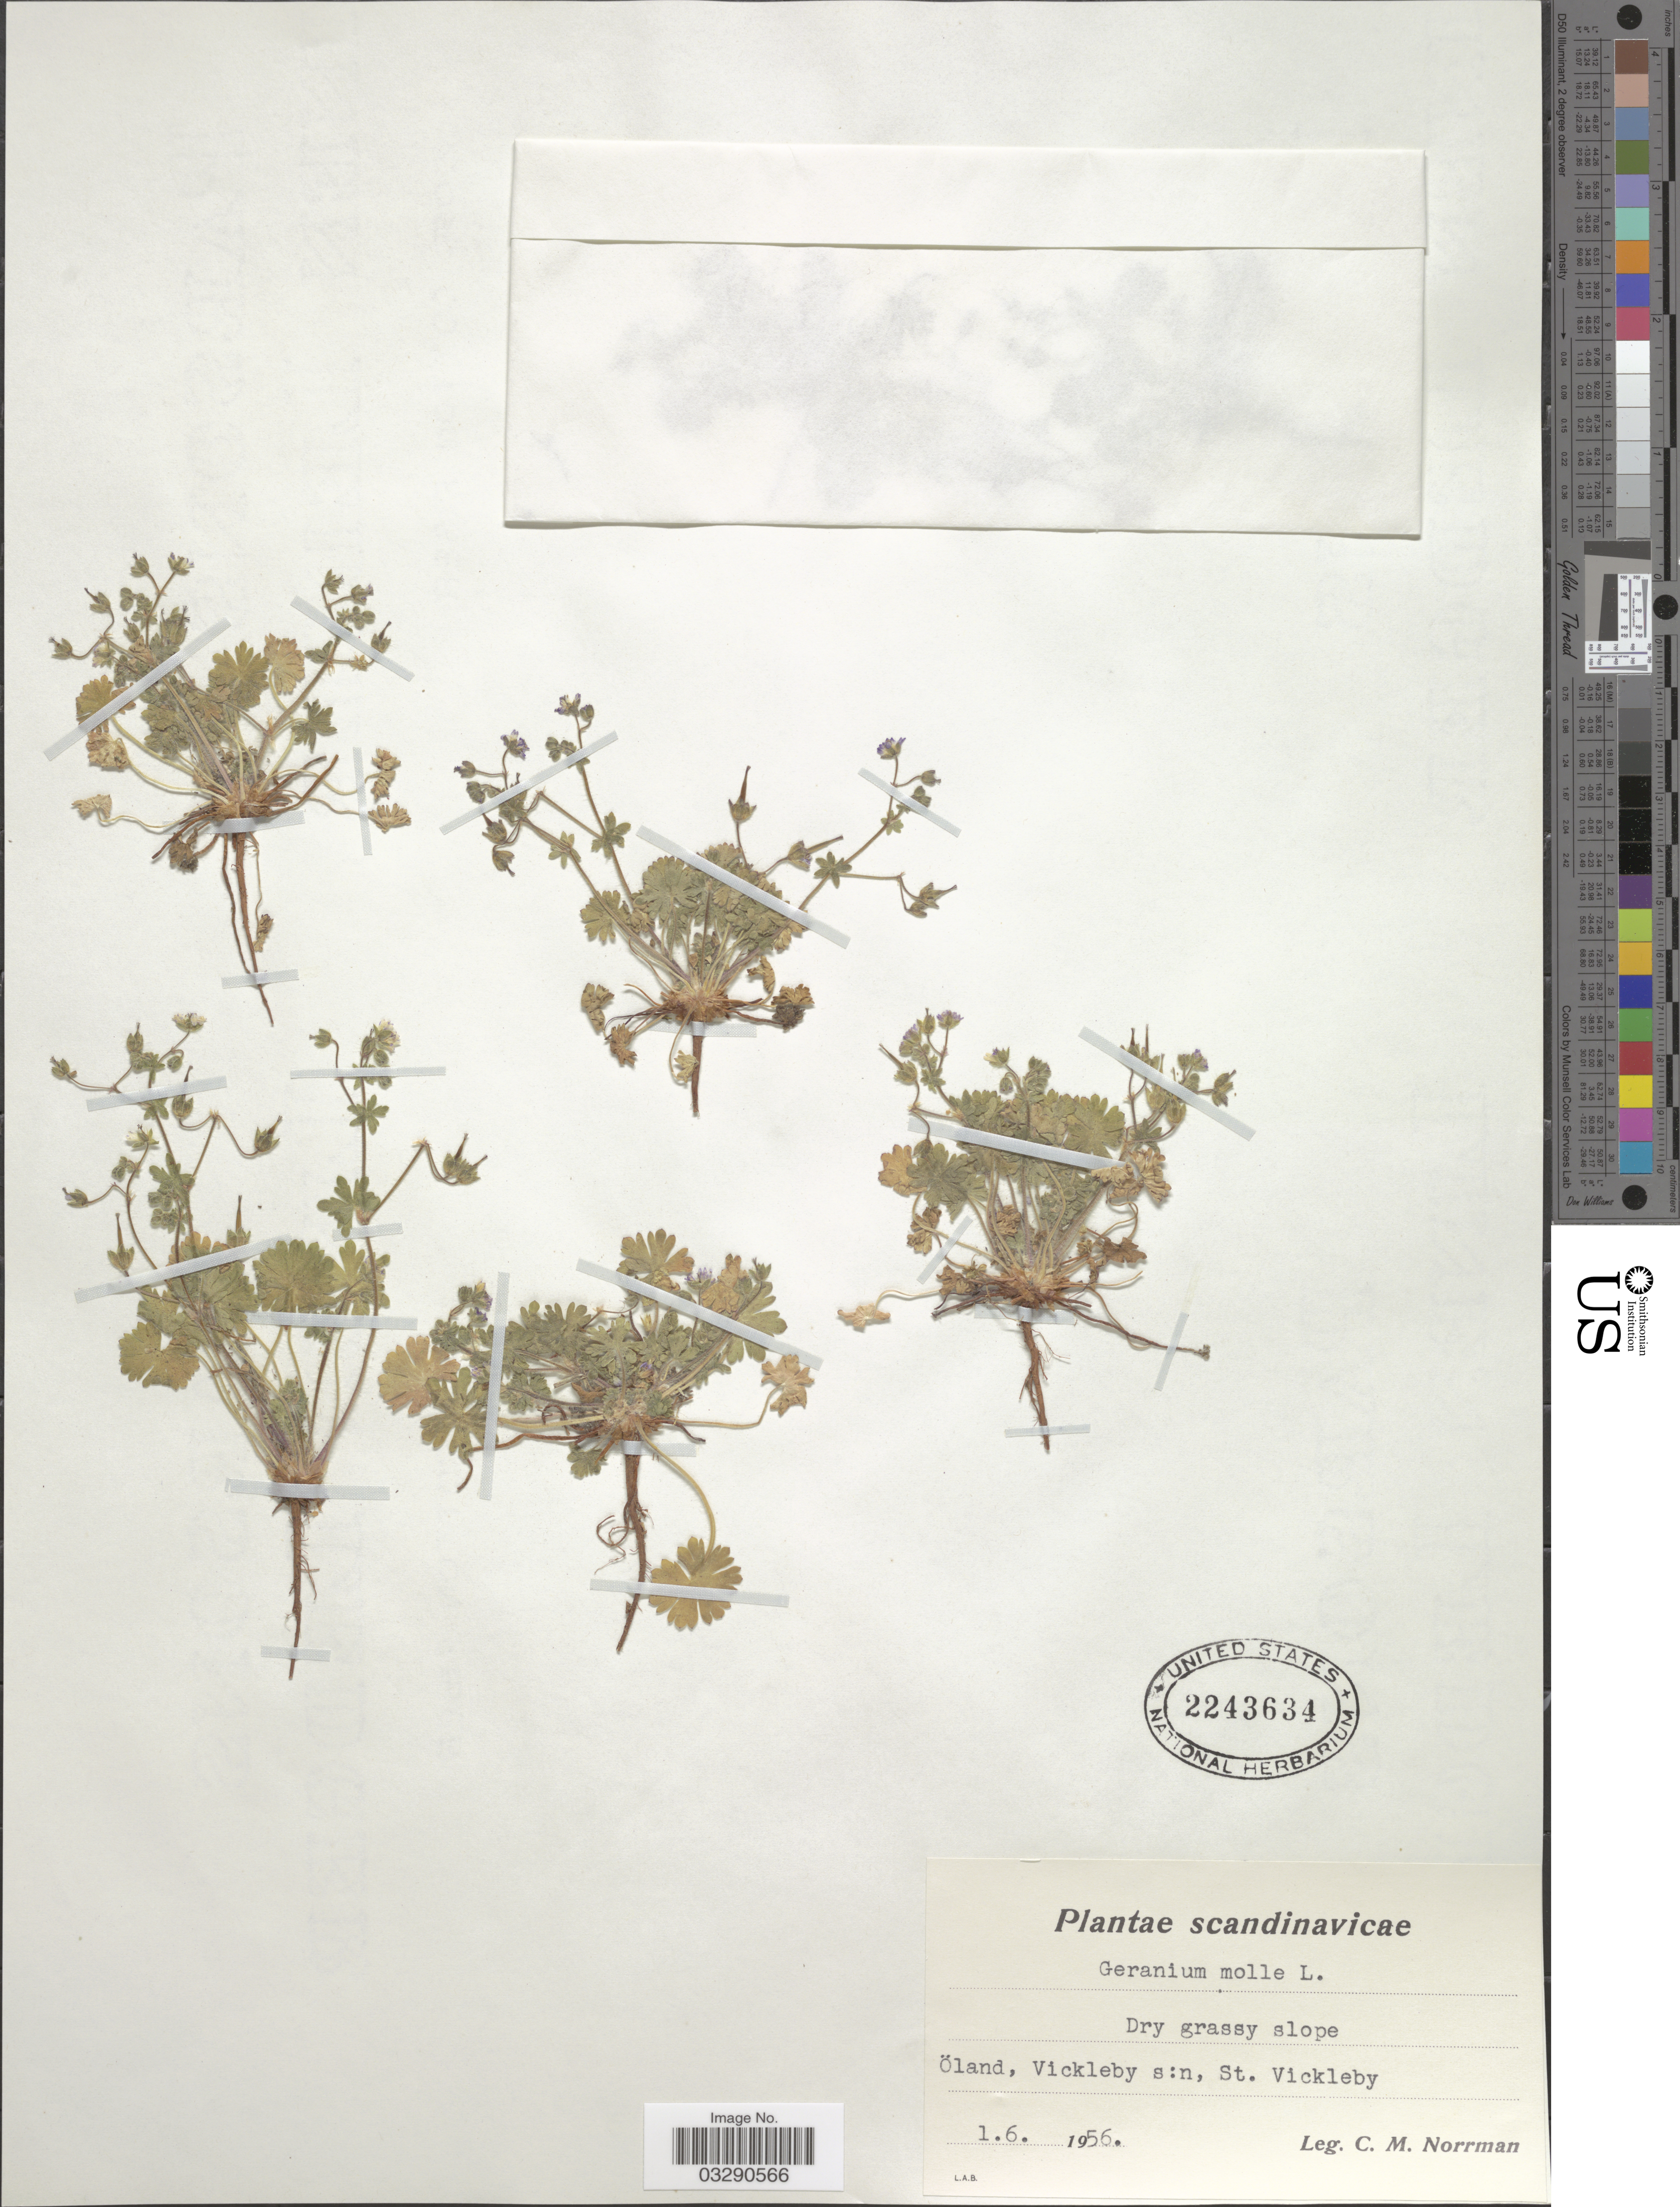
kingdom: Plantae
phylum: Tracheophyta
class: Magnoliopsida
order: Geraniales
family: Geraniaceae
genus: Geranium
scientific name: Geranium molle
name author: L.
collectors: C. Norrman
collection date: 1956-06-01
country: Sweden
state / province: Kalmar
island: Oland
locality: Scandinavicæ. Öland, Vickleby s:n, St. Vickleby.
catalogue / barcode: US 2243634